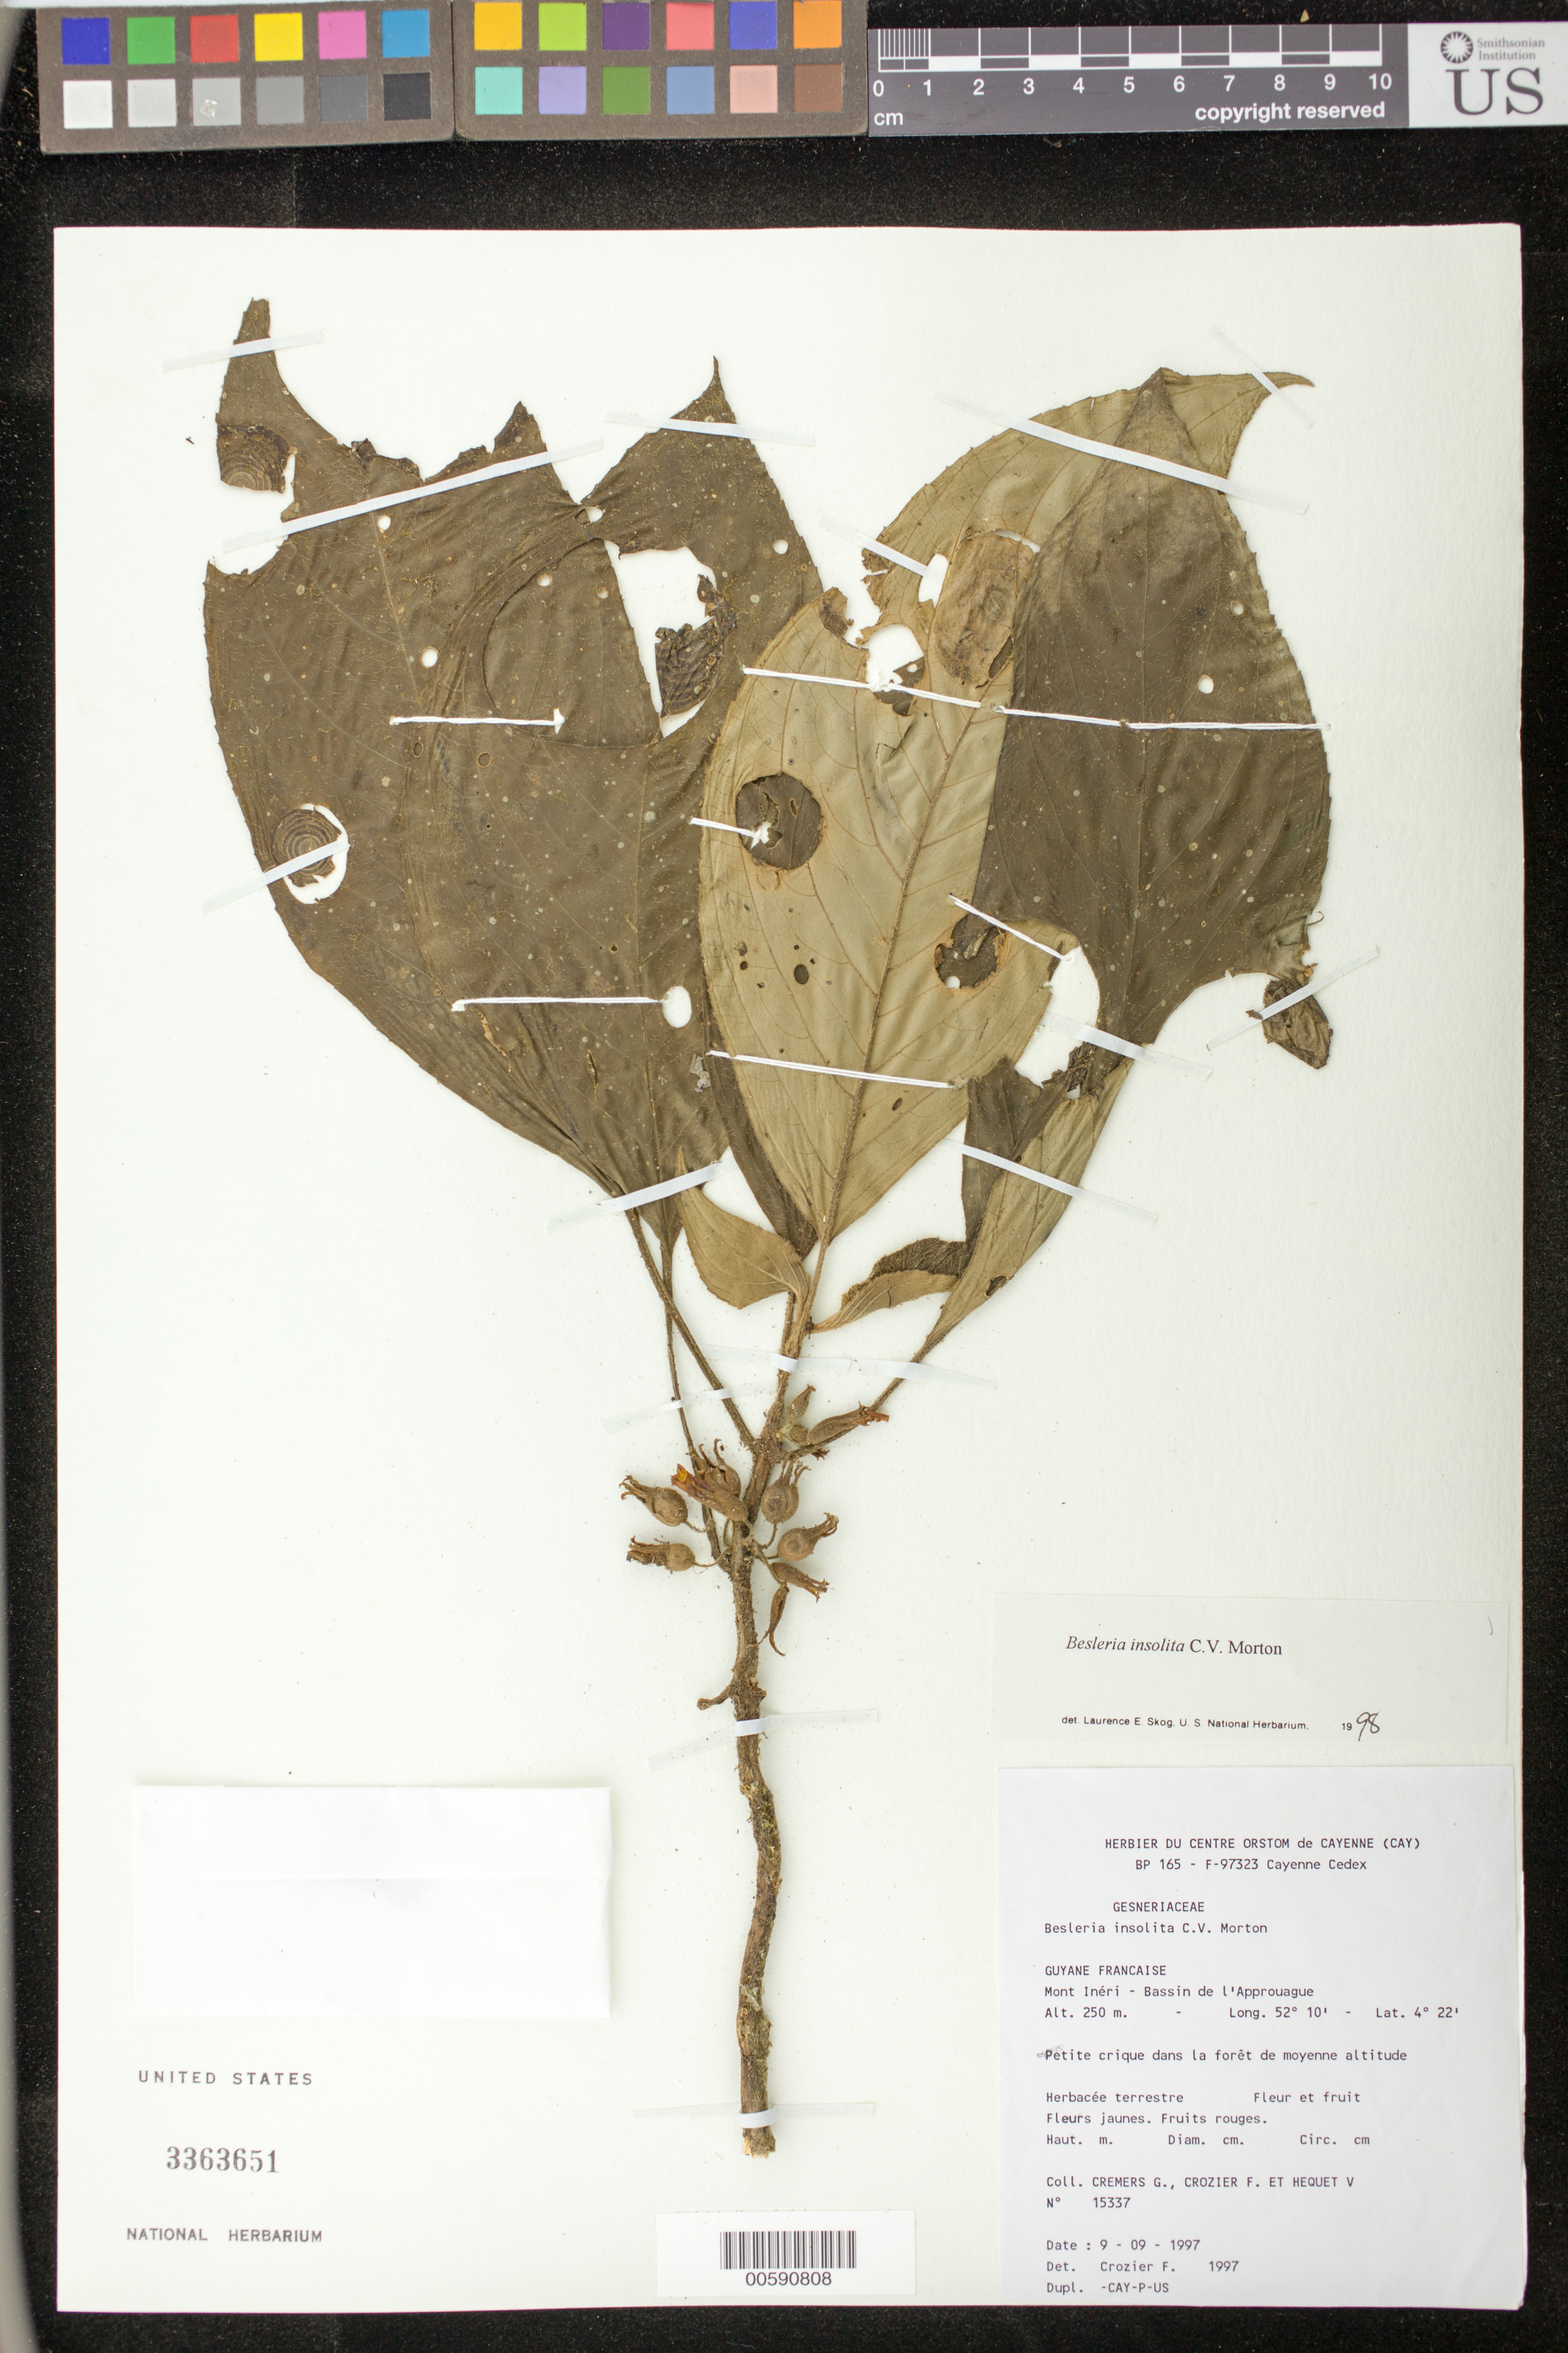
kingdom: Plantae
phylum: Tracheophyta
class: Magnoliopsida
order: Lamiales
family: Gesneriaceae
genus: Besleria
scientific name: Besleria insolita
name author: C.V. Morton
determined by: Skog, Laurence E.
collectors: G. Cremers, F. Crozier & V. Hequet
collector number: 15337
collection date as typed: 09 Sep 1997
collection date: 1997-09-09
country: French Guiana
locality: Mont Inéri - Bassin de l'Approuague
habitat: Petite crique dans la forêt de moyenne altitude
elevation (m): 250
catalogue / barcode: US 3363651